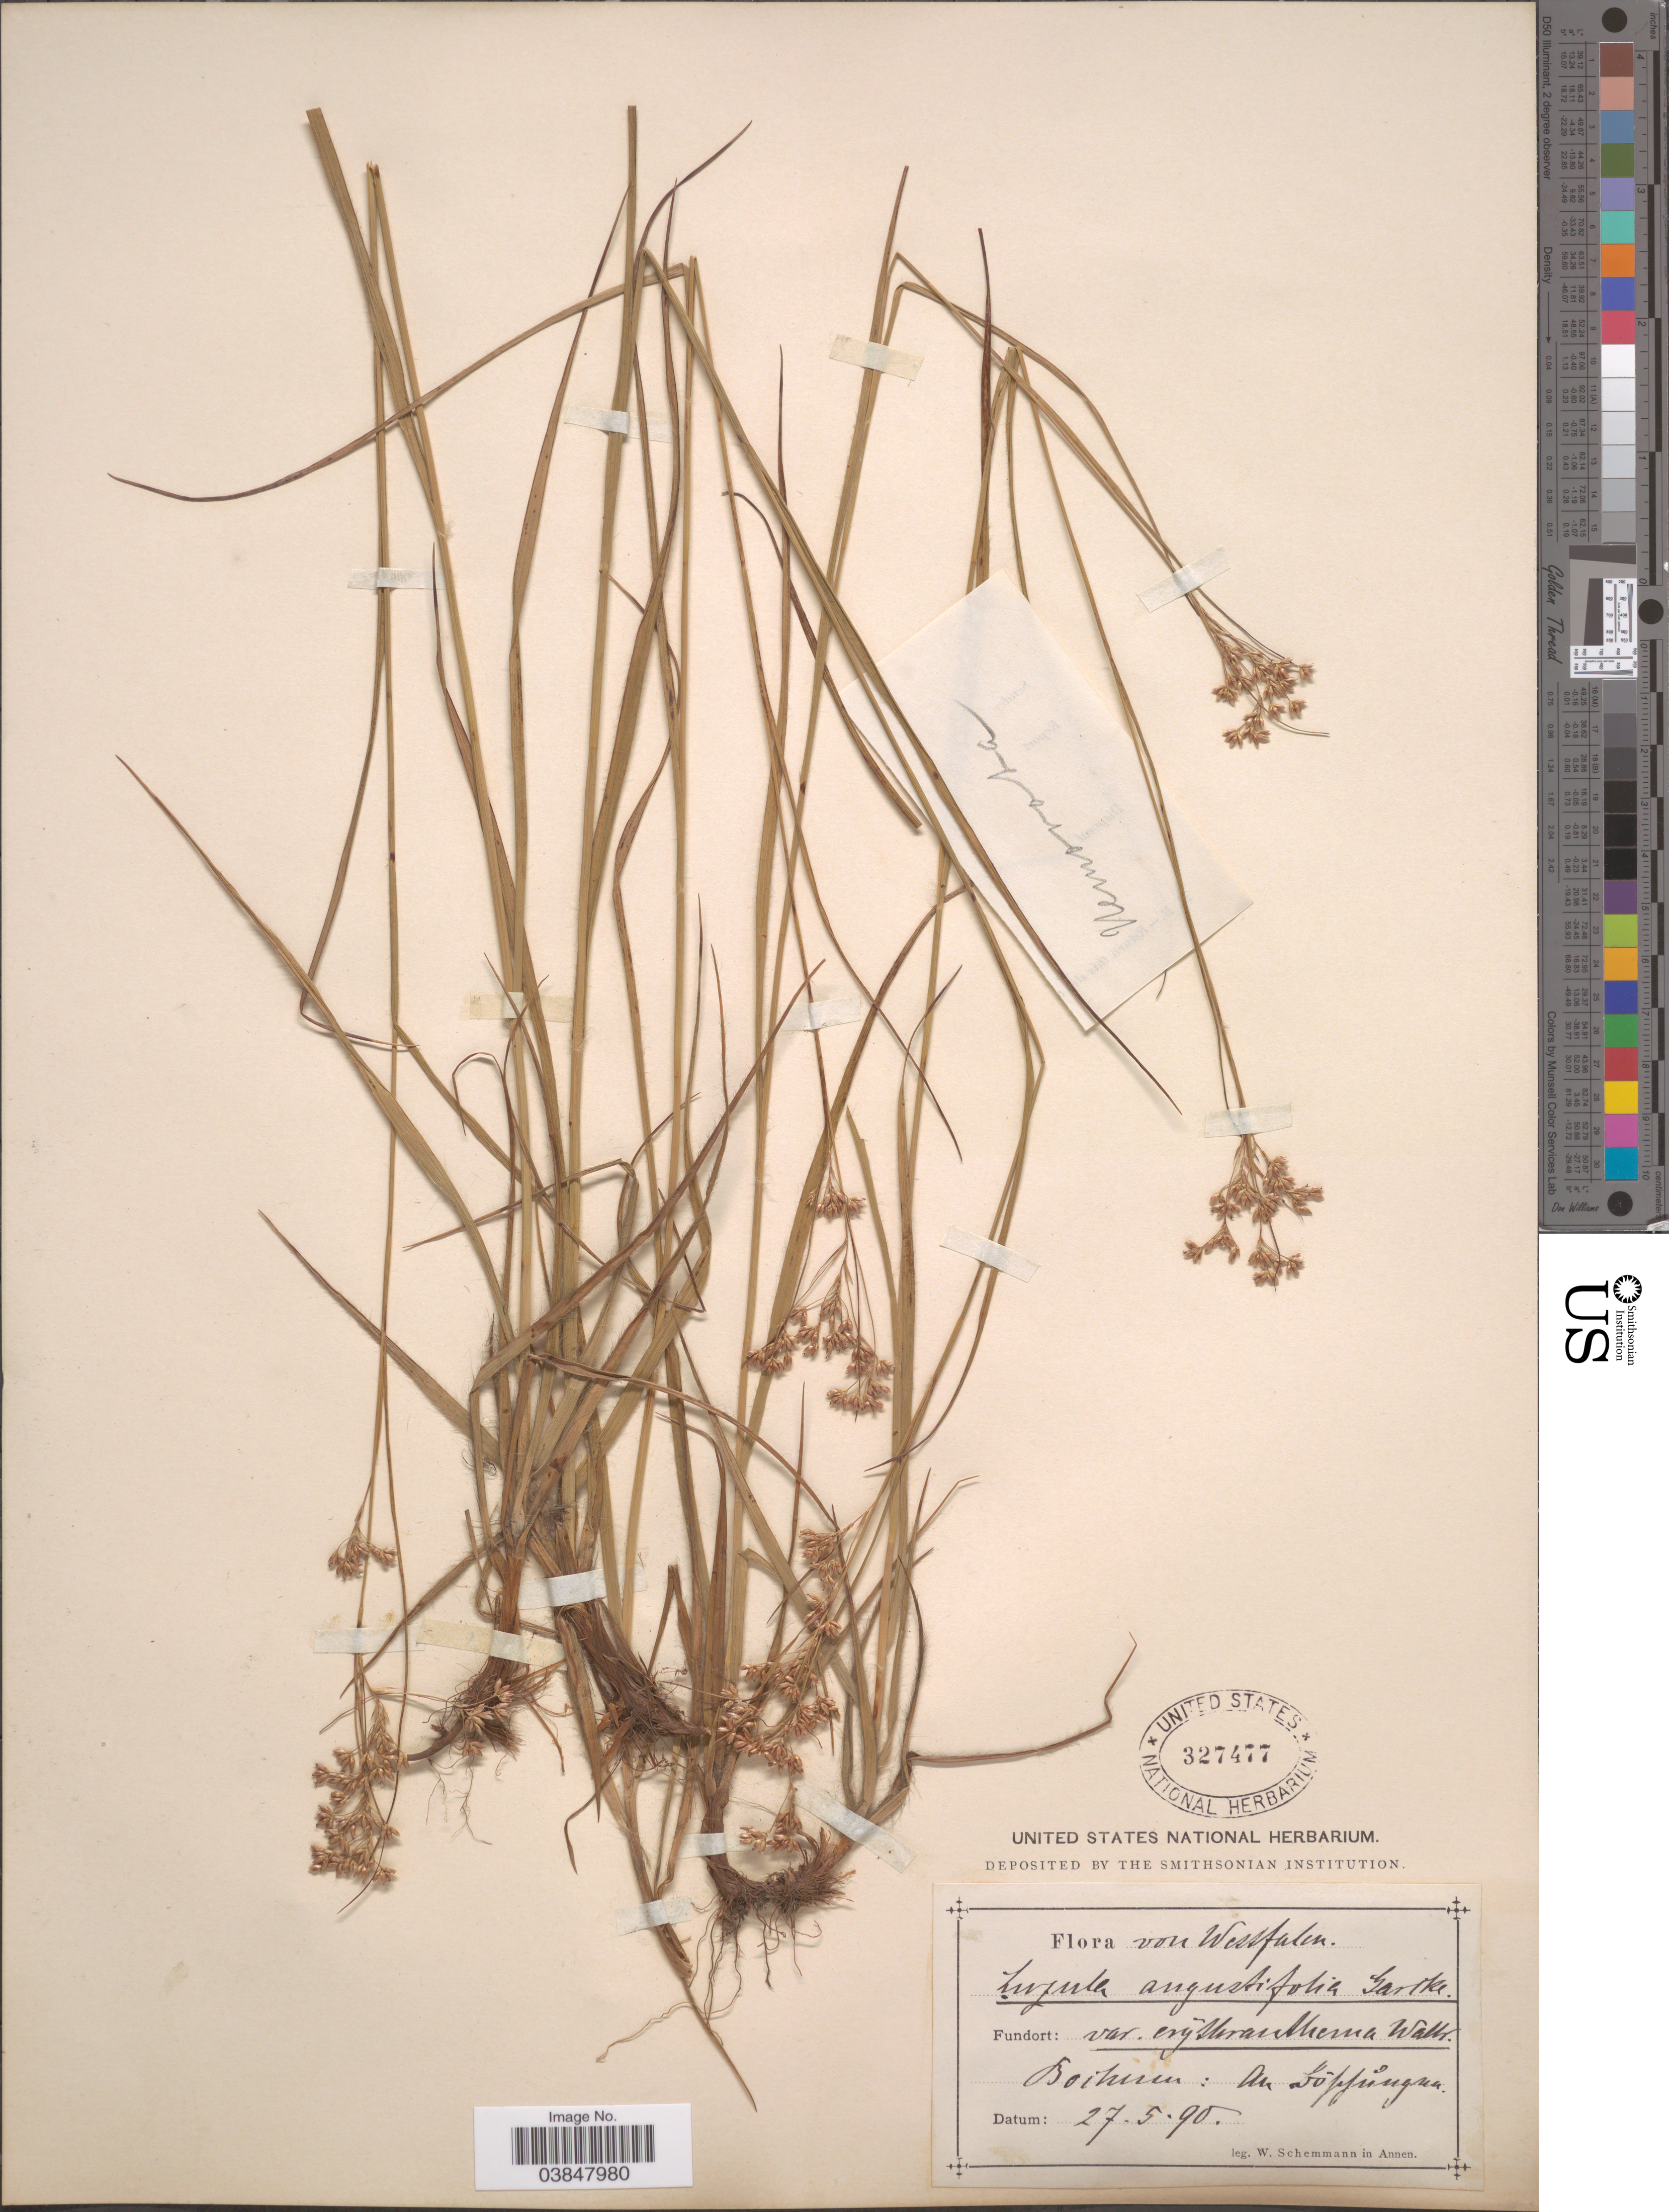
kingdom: Plantae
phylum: Tracheophyta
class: Liliopsida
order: Poales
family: Juncaceae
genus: Luzula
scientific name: Luzula luzuloides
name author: (Lam.) Dandy & Wilmott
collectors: W. Schemmann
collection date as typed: Transcribed d/m/y: 27/5/90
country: Germany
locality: Westfalen. Bochum: An Bóppingen. [interpreted]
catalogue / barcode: US 327477